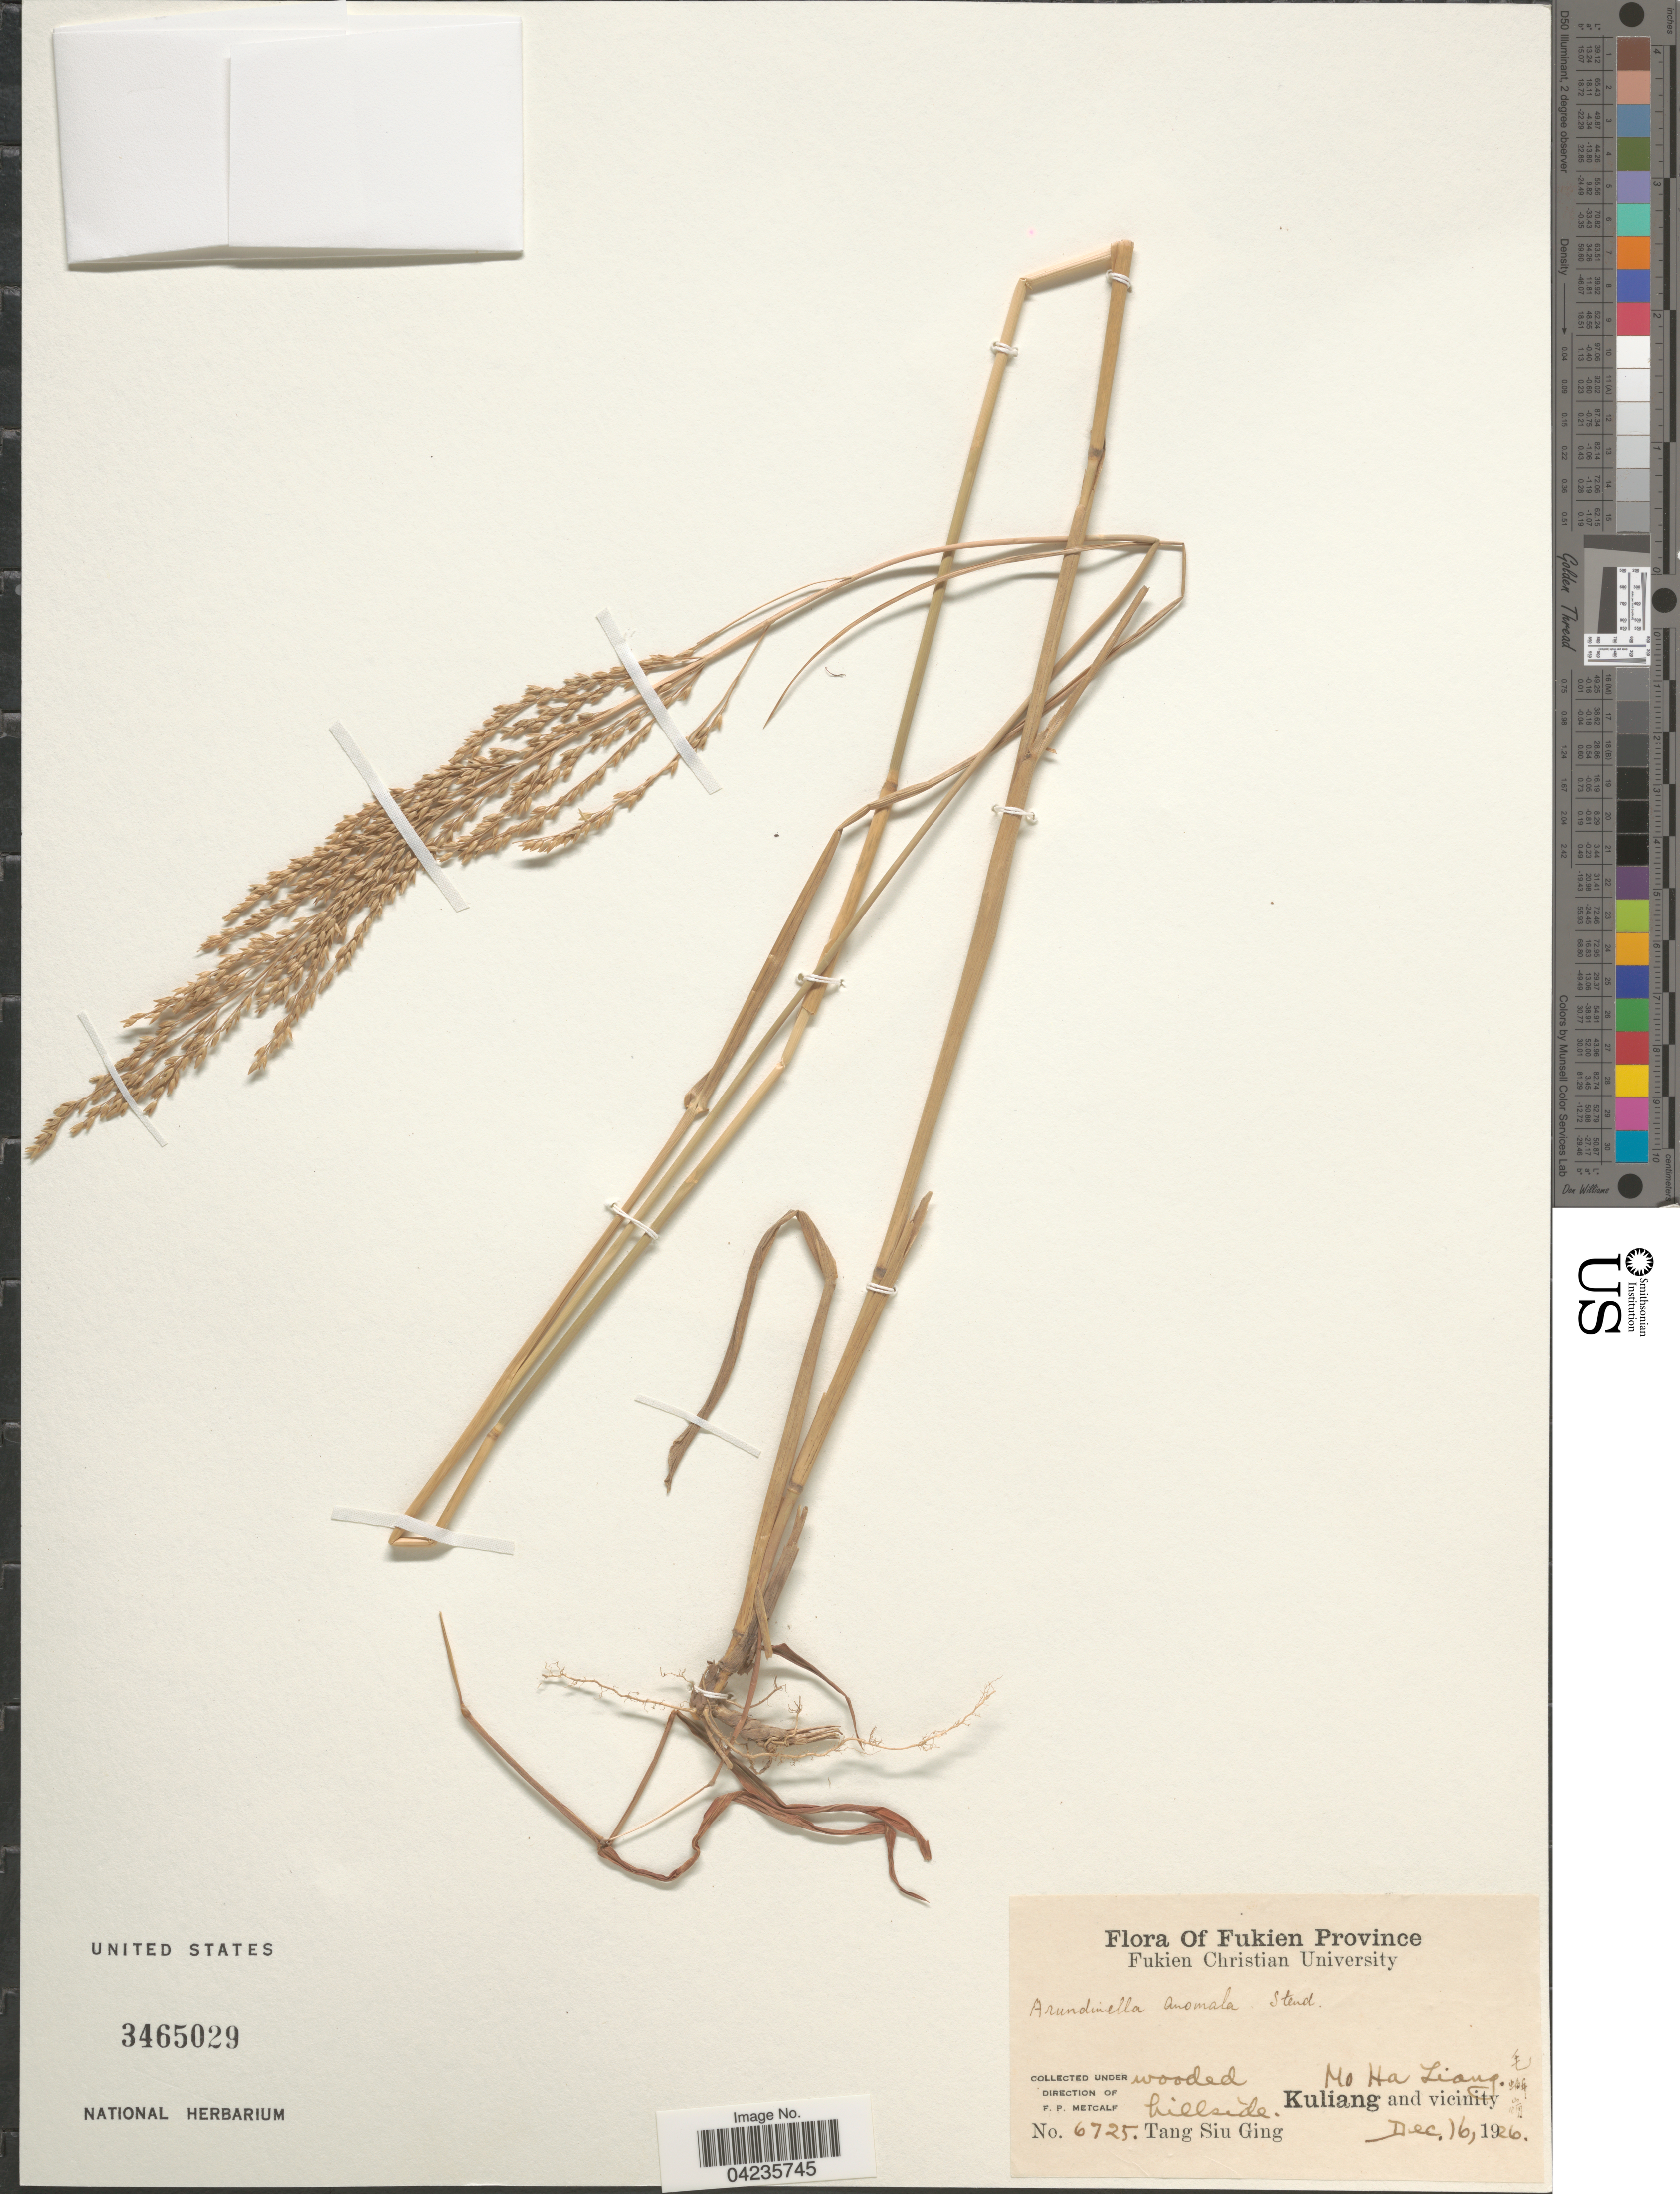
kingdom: Plantae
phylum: Tracheophyta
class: Liliopsida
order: Poales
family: Poaceae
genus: Arundinella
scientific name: Arundinella hirta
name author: (Thunb.) Tanaka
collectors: T. Ging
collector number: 6725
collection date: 1926-12-16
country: China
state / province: Fujian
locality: Fukien. Mo Ha Liang. Kuliang and vicinity.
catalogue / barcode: US 3465029